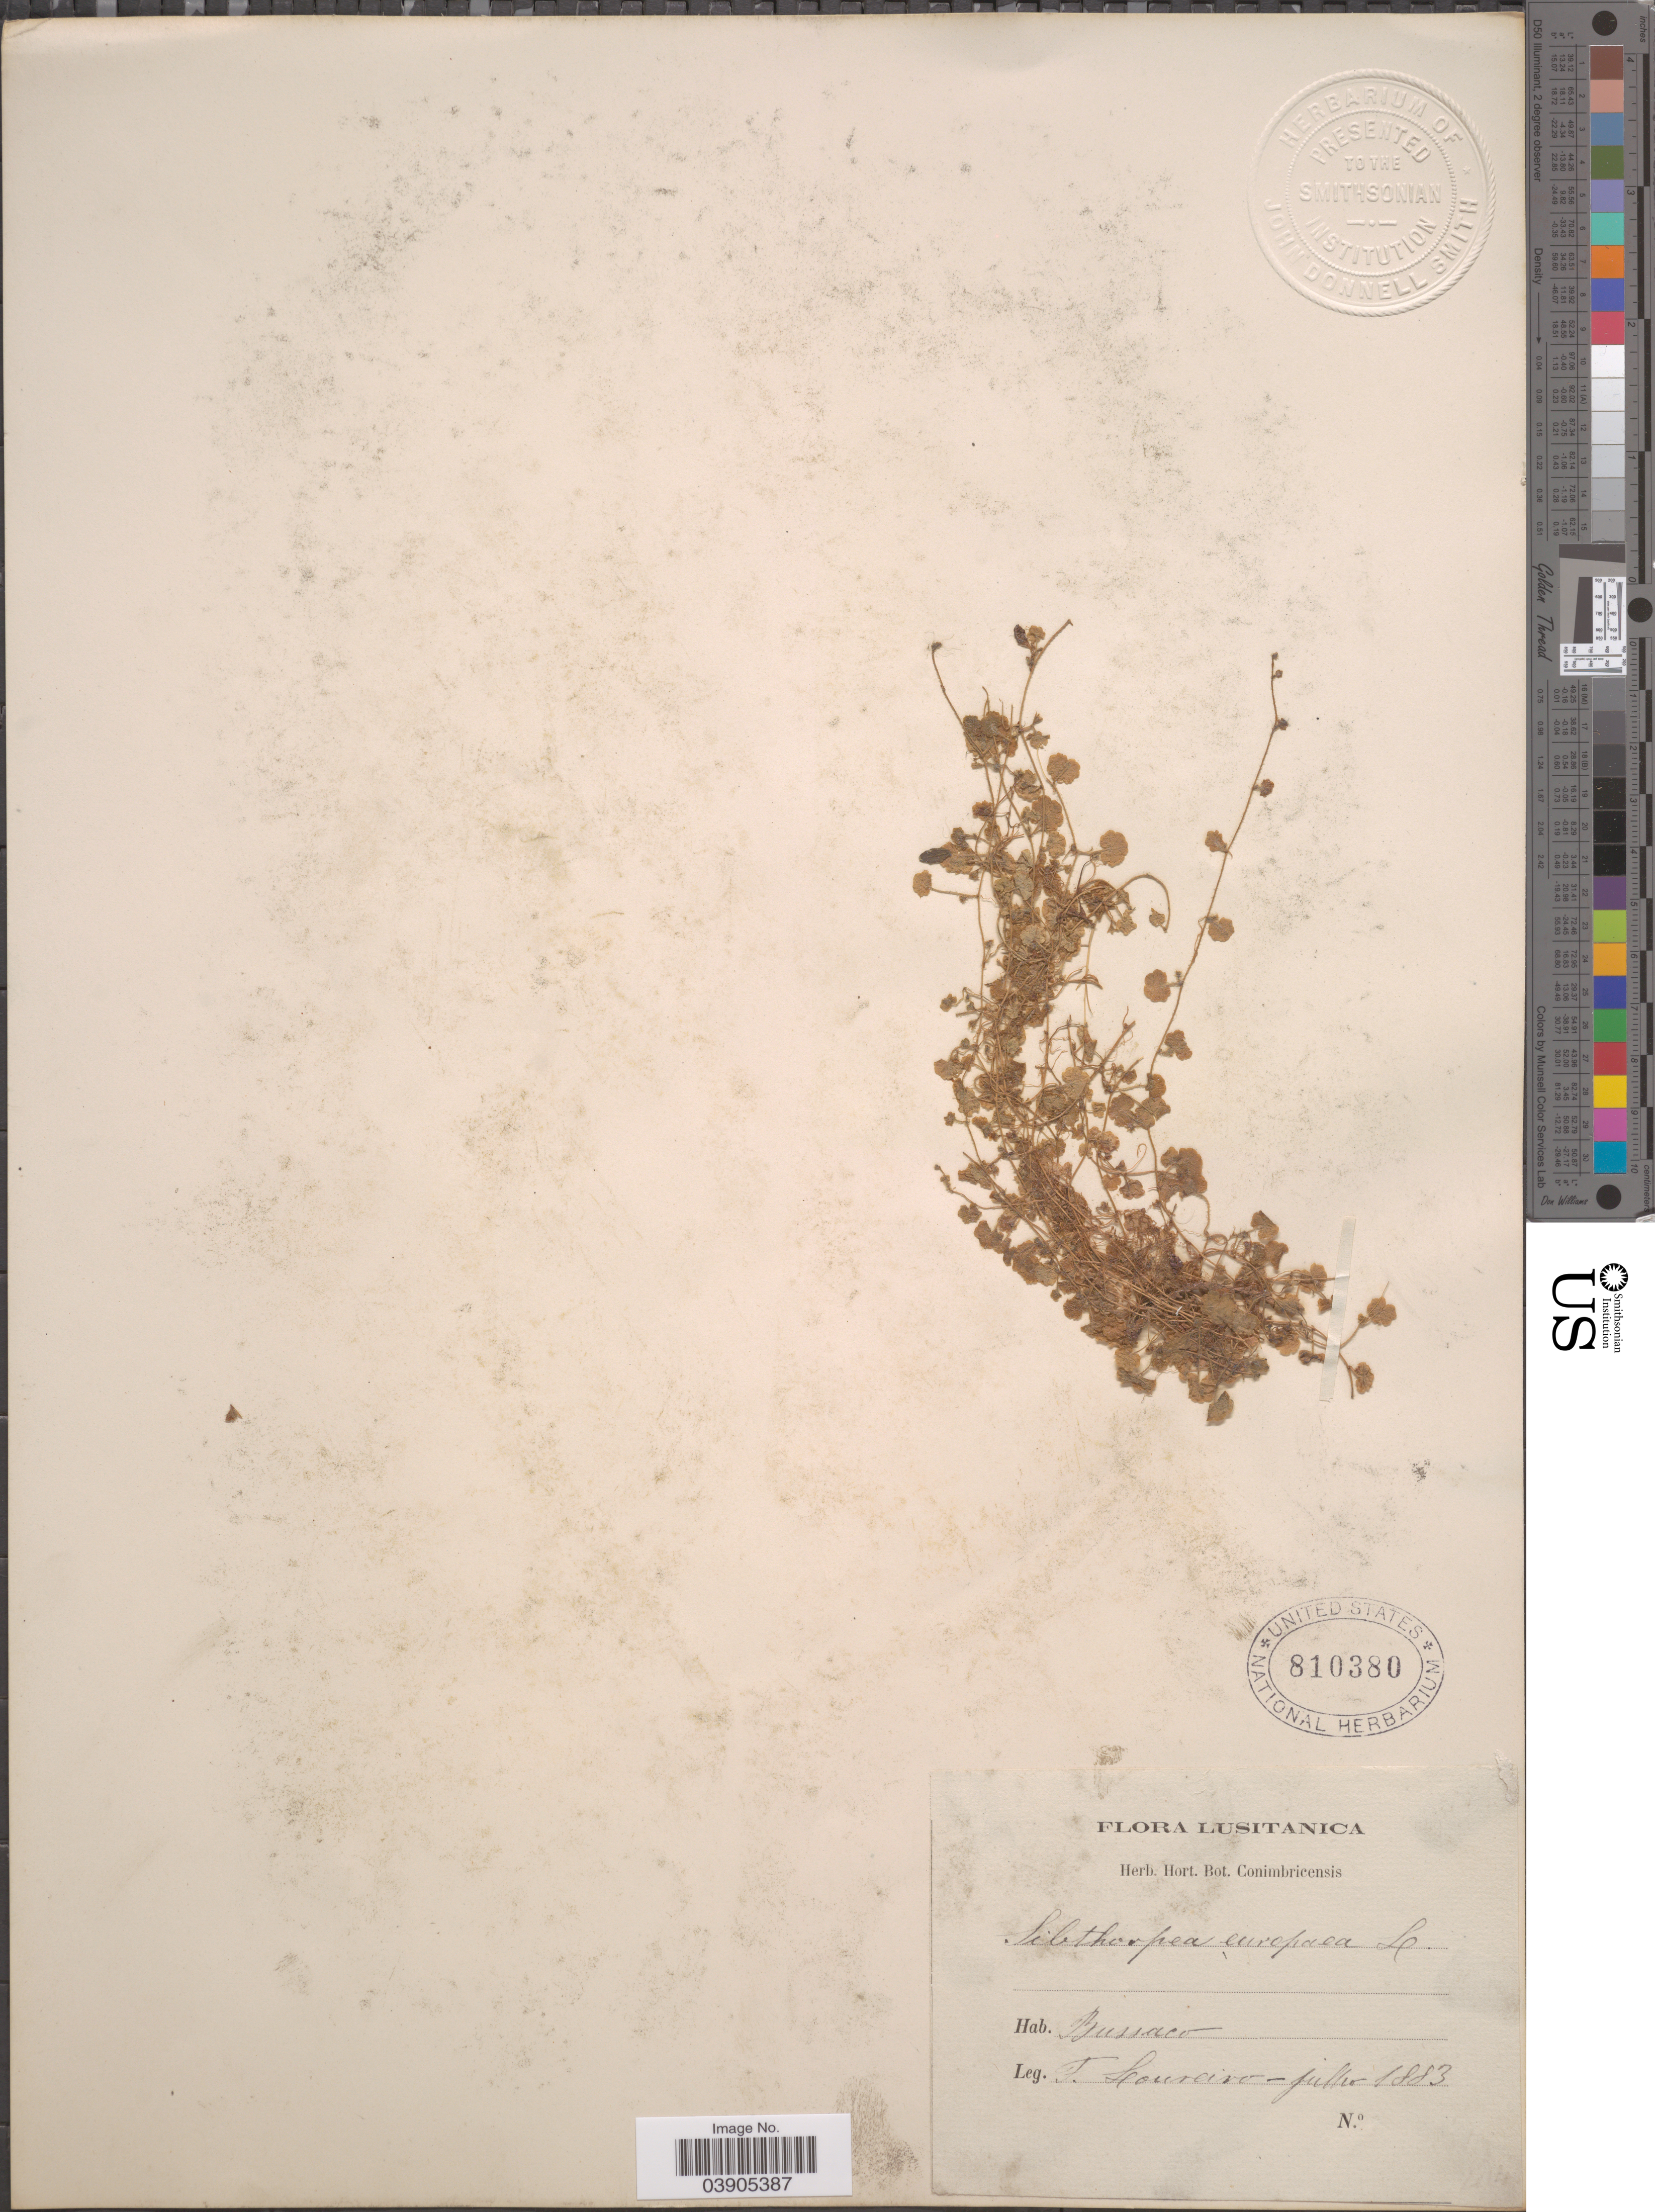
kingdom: Plantae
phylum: Tracheophyta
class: Magnoliopsida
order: Lamiales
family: Plantaginaceae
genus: Sibthorpia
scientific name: Sibthorpia europaea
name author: L.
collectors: F. Loureiro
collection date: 1883-07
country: Portugal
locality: Lusitanica. Bussaco.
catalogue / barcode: US 810380